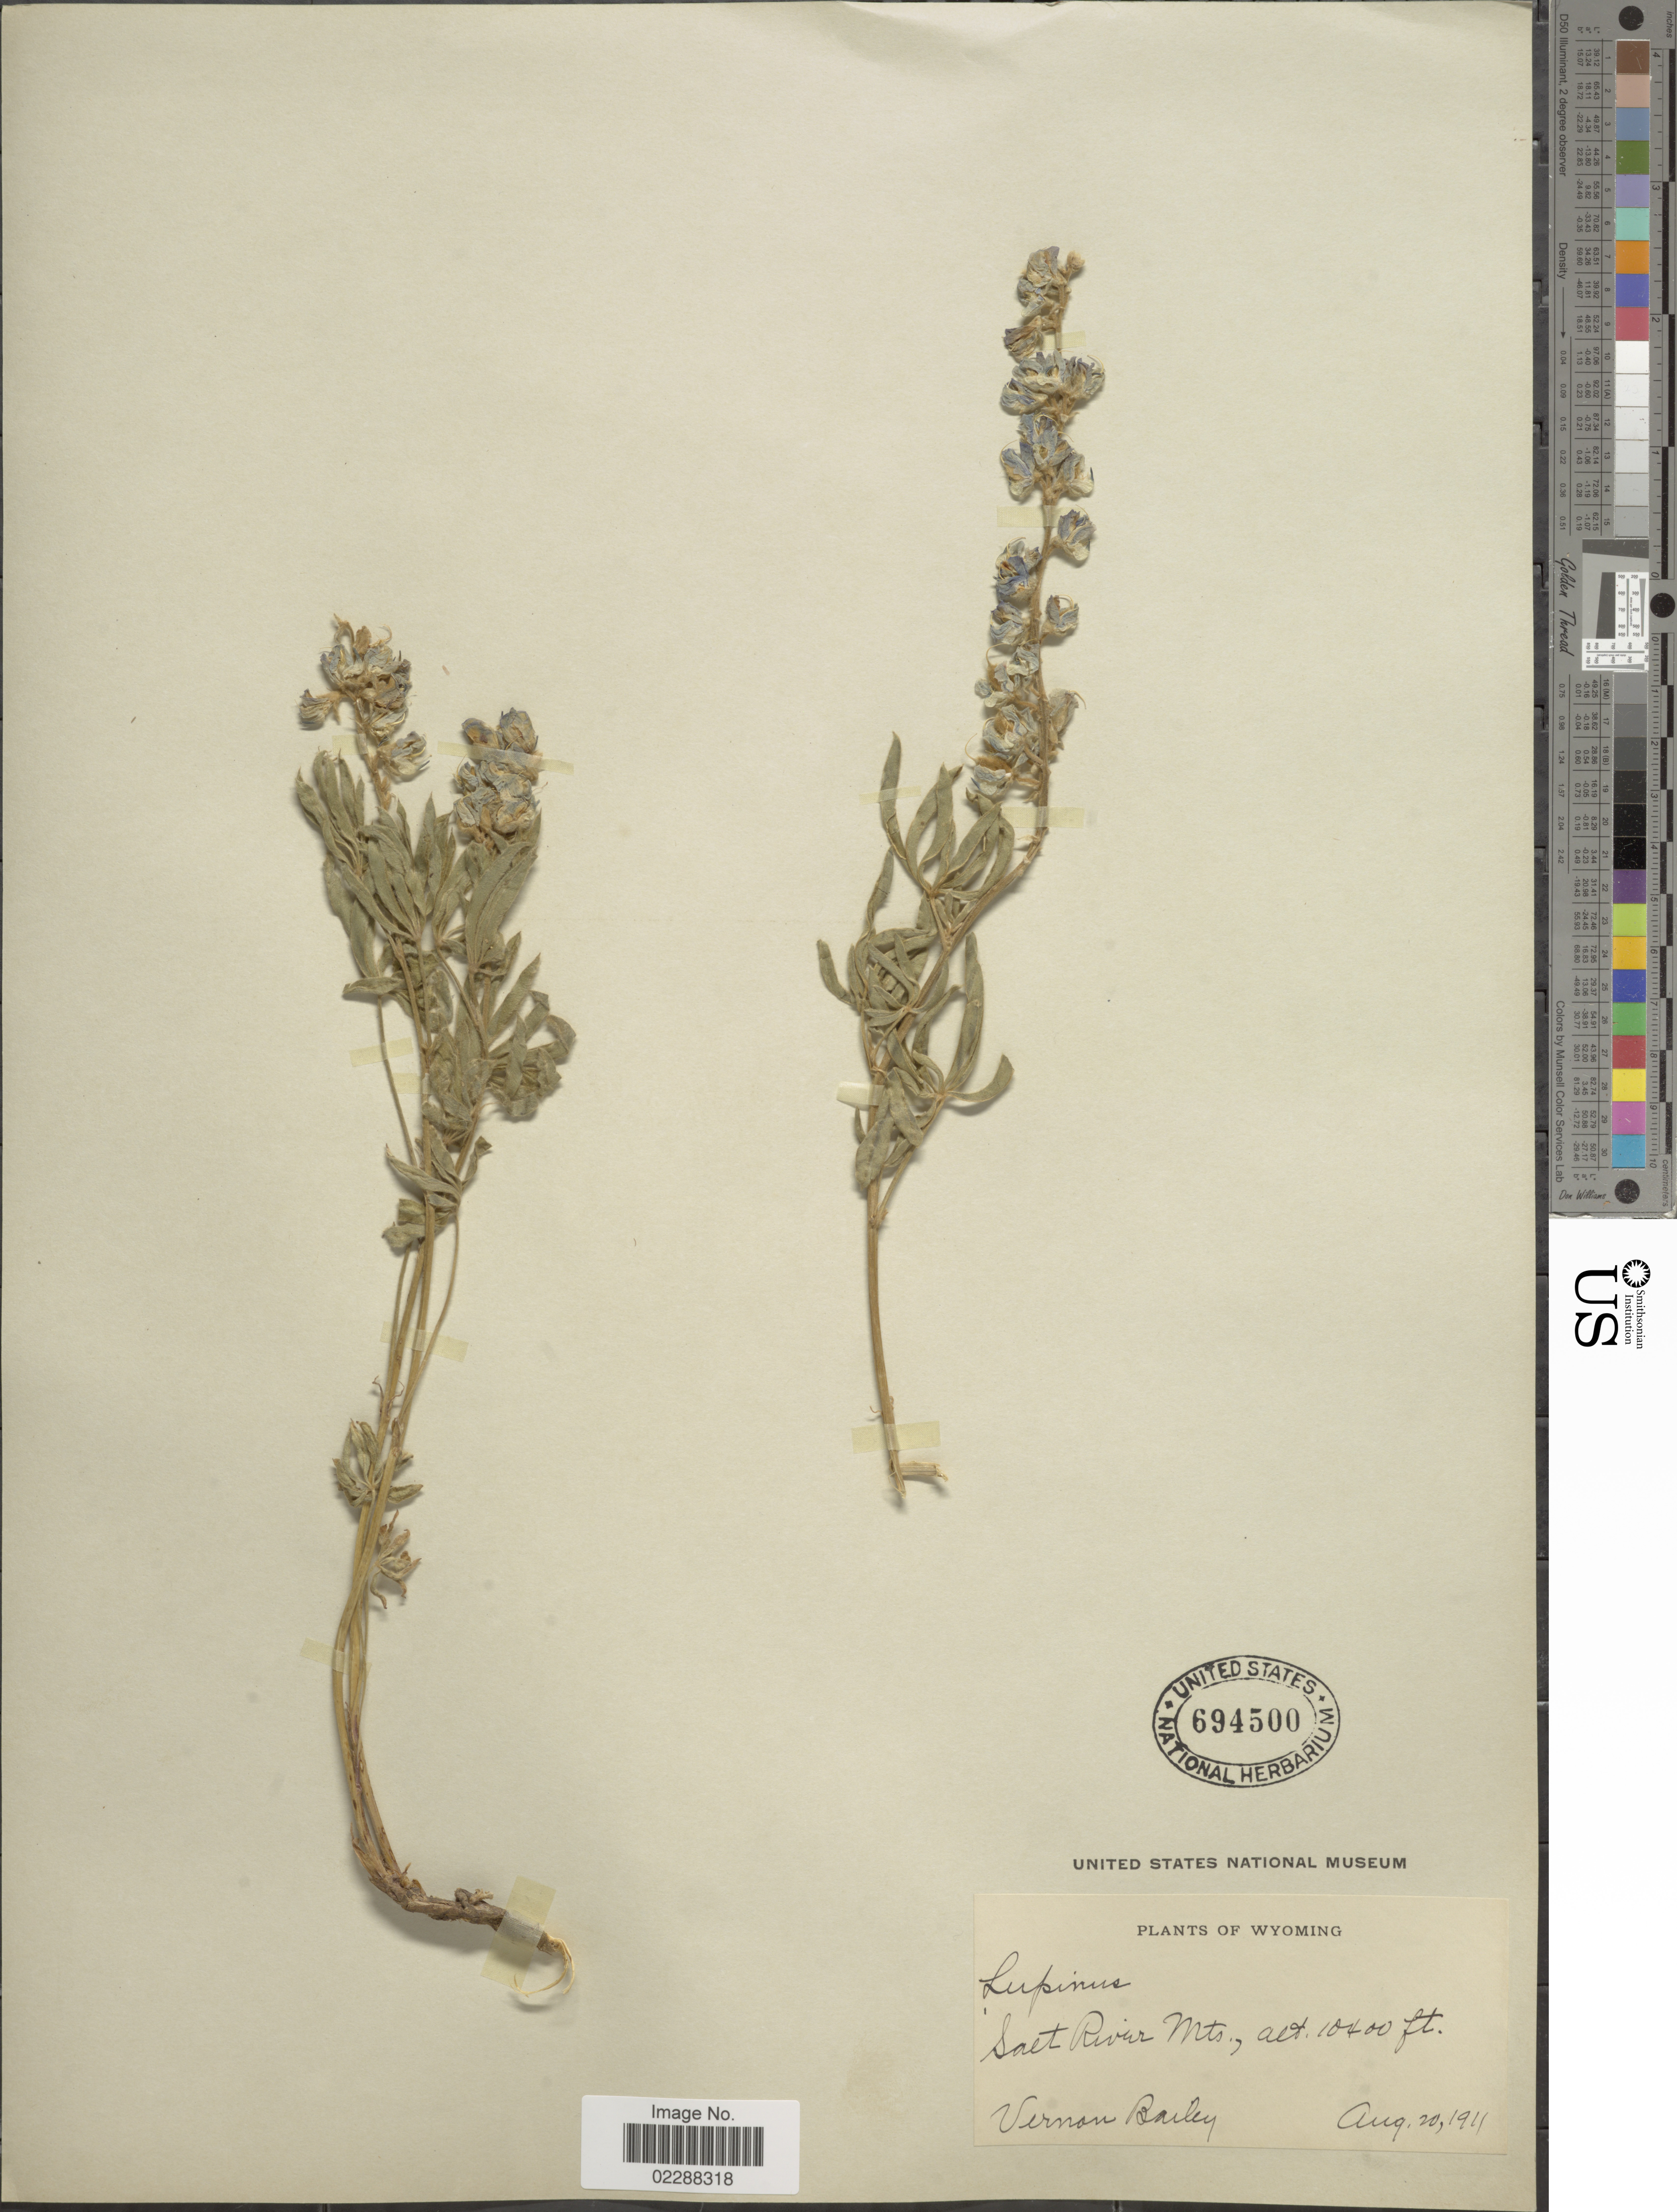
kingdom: Plantae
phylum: Tracheophyta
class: Magnoliopsida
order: Fabales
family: Fabaceae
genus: Lupinus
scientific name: Lupinus sp.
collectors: V. O. Bailey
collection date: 1911-08-20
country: United States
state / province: Wyoming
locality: SaltRiver Mts.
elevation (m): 3170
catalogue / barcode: US 694500